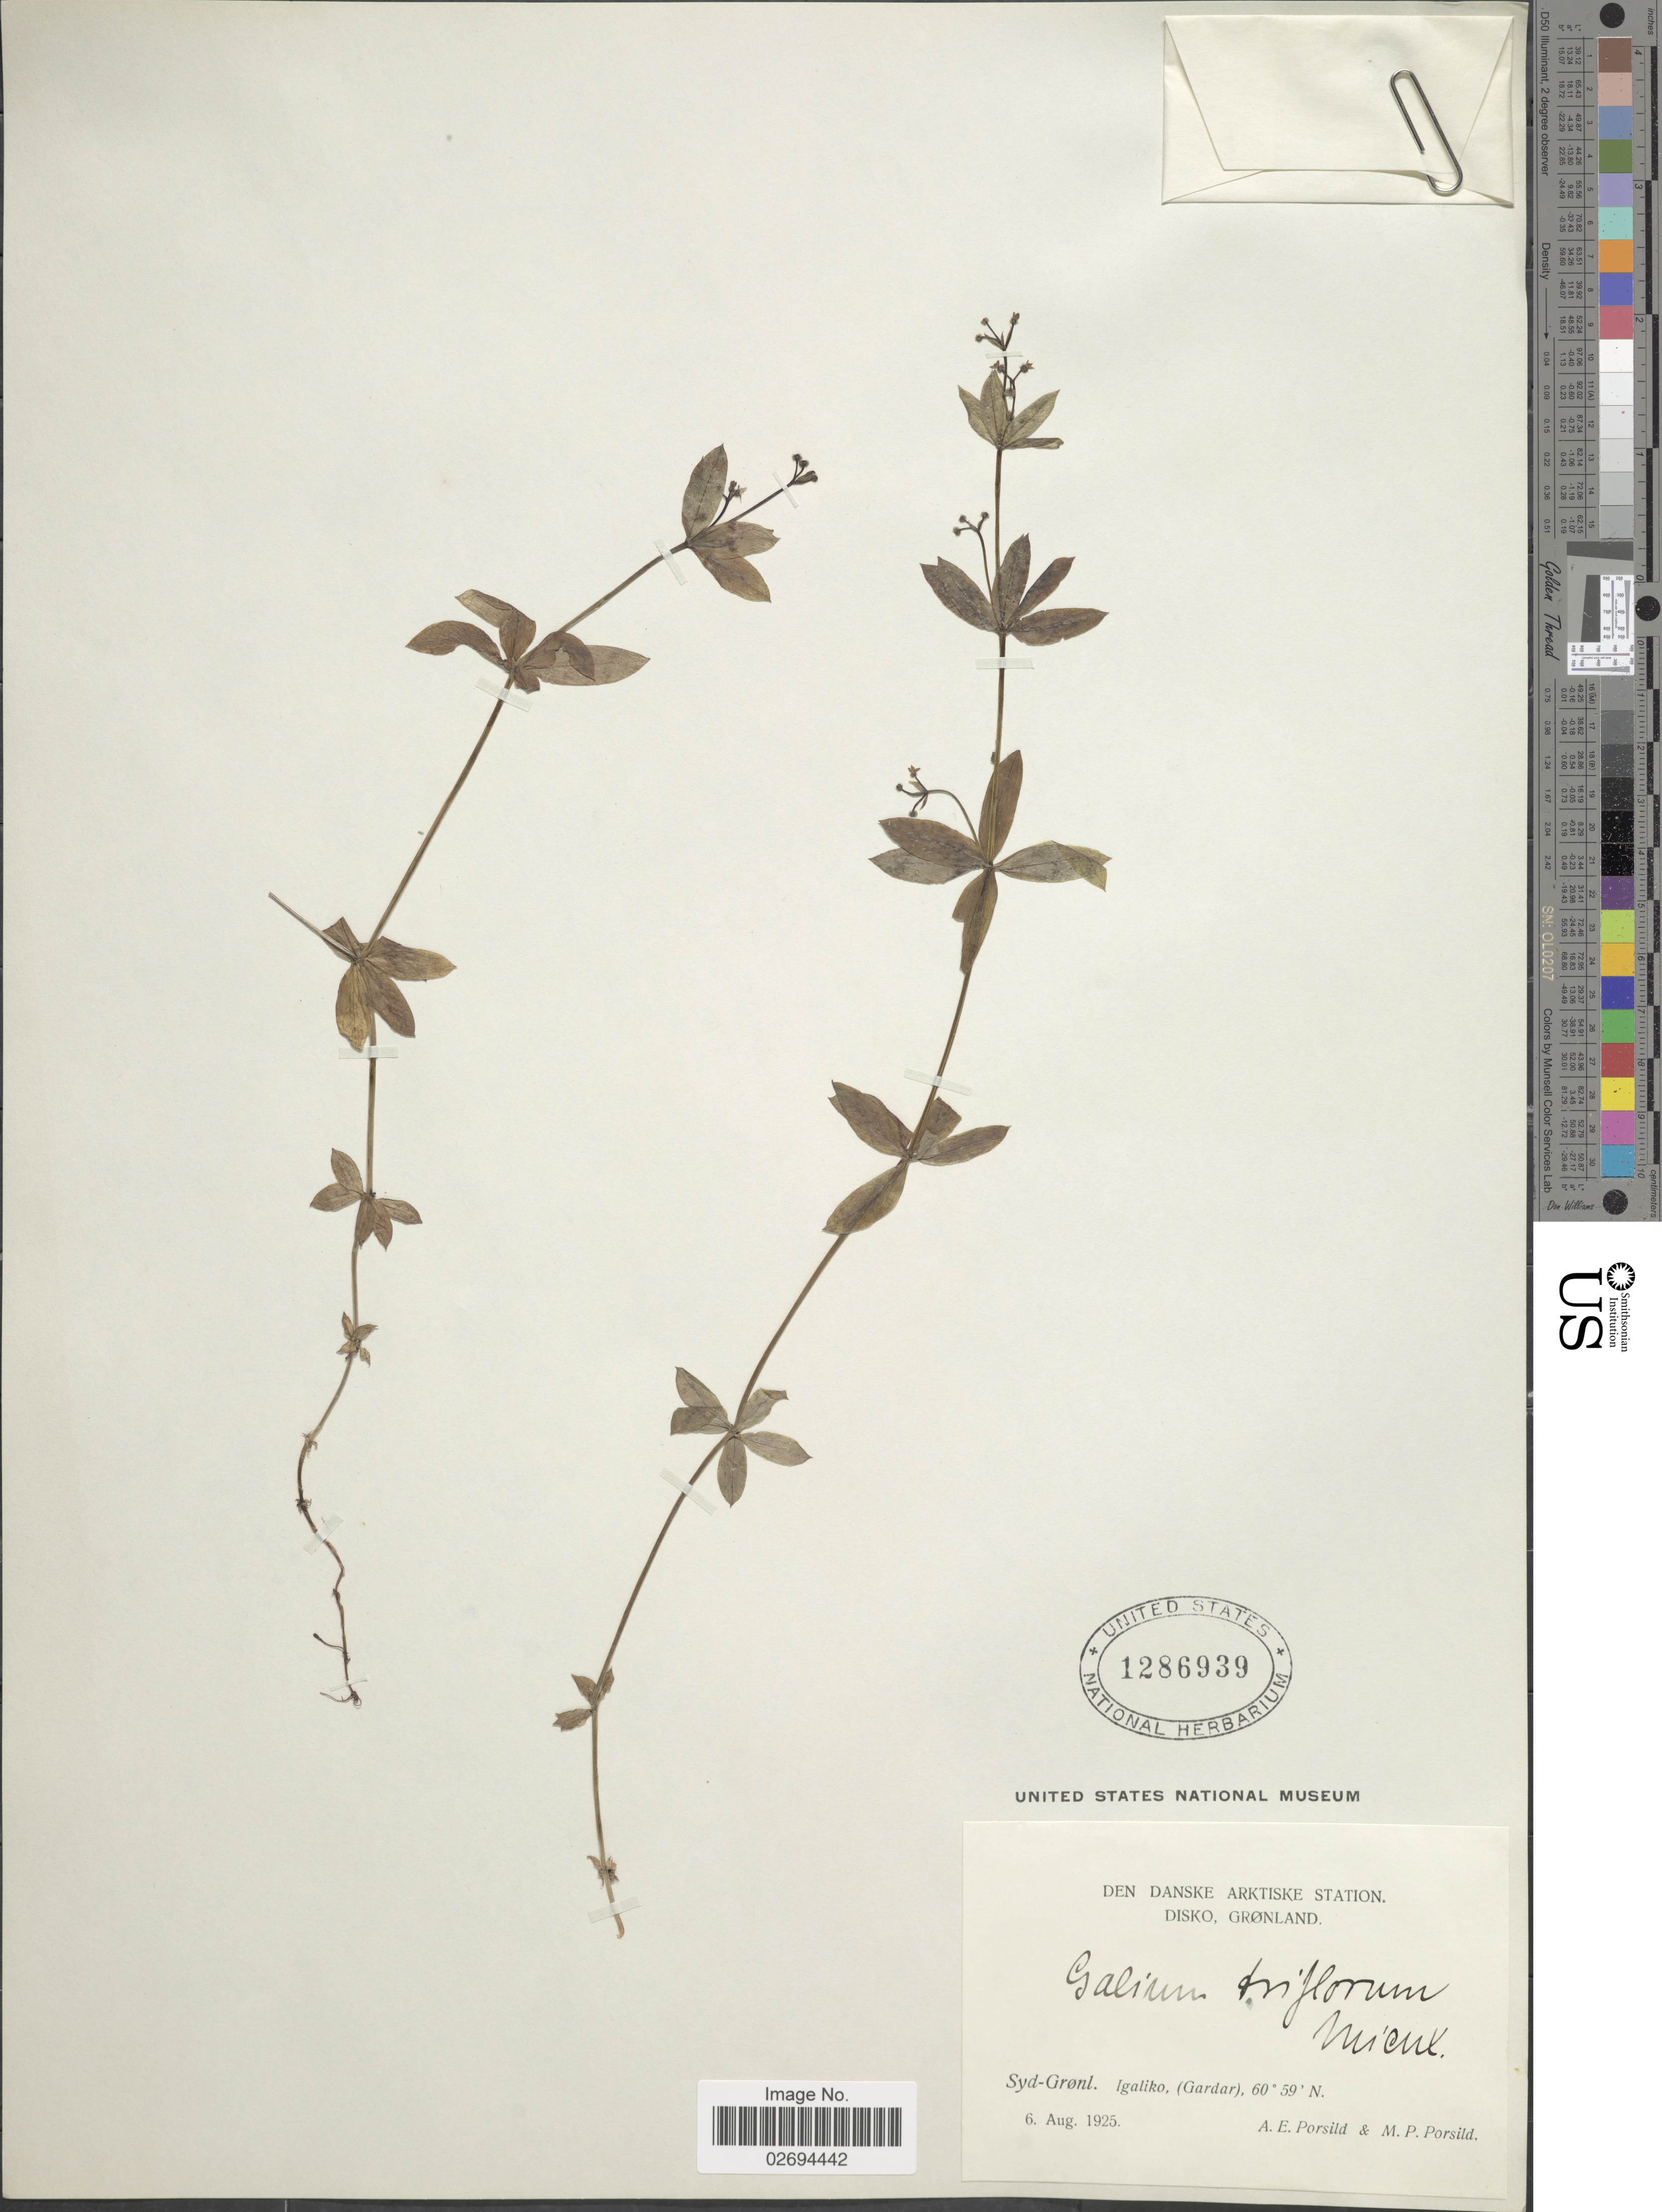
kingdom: Plantae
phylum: Tracheophyta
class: Magnoliopsida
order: Gentianales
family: Rubiaceae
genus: Galium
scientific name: Galium triflorum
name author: Michx.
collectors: A. E. Porsild & M. P. Porsild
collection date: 1925-08-06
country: Greenland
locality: Syd-Grønl. Igaliko, (Gardar)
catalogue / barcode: US 1286939